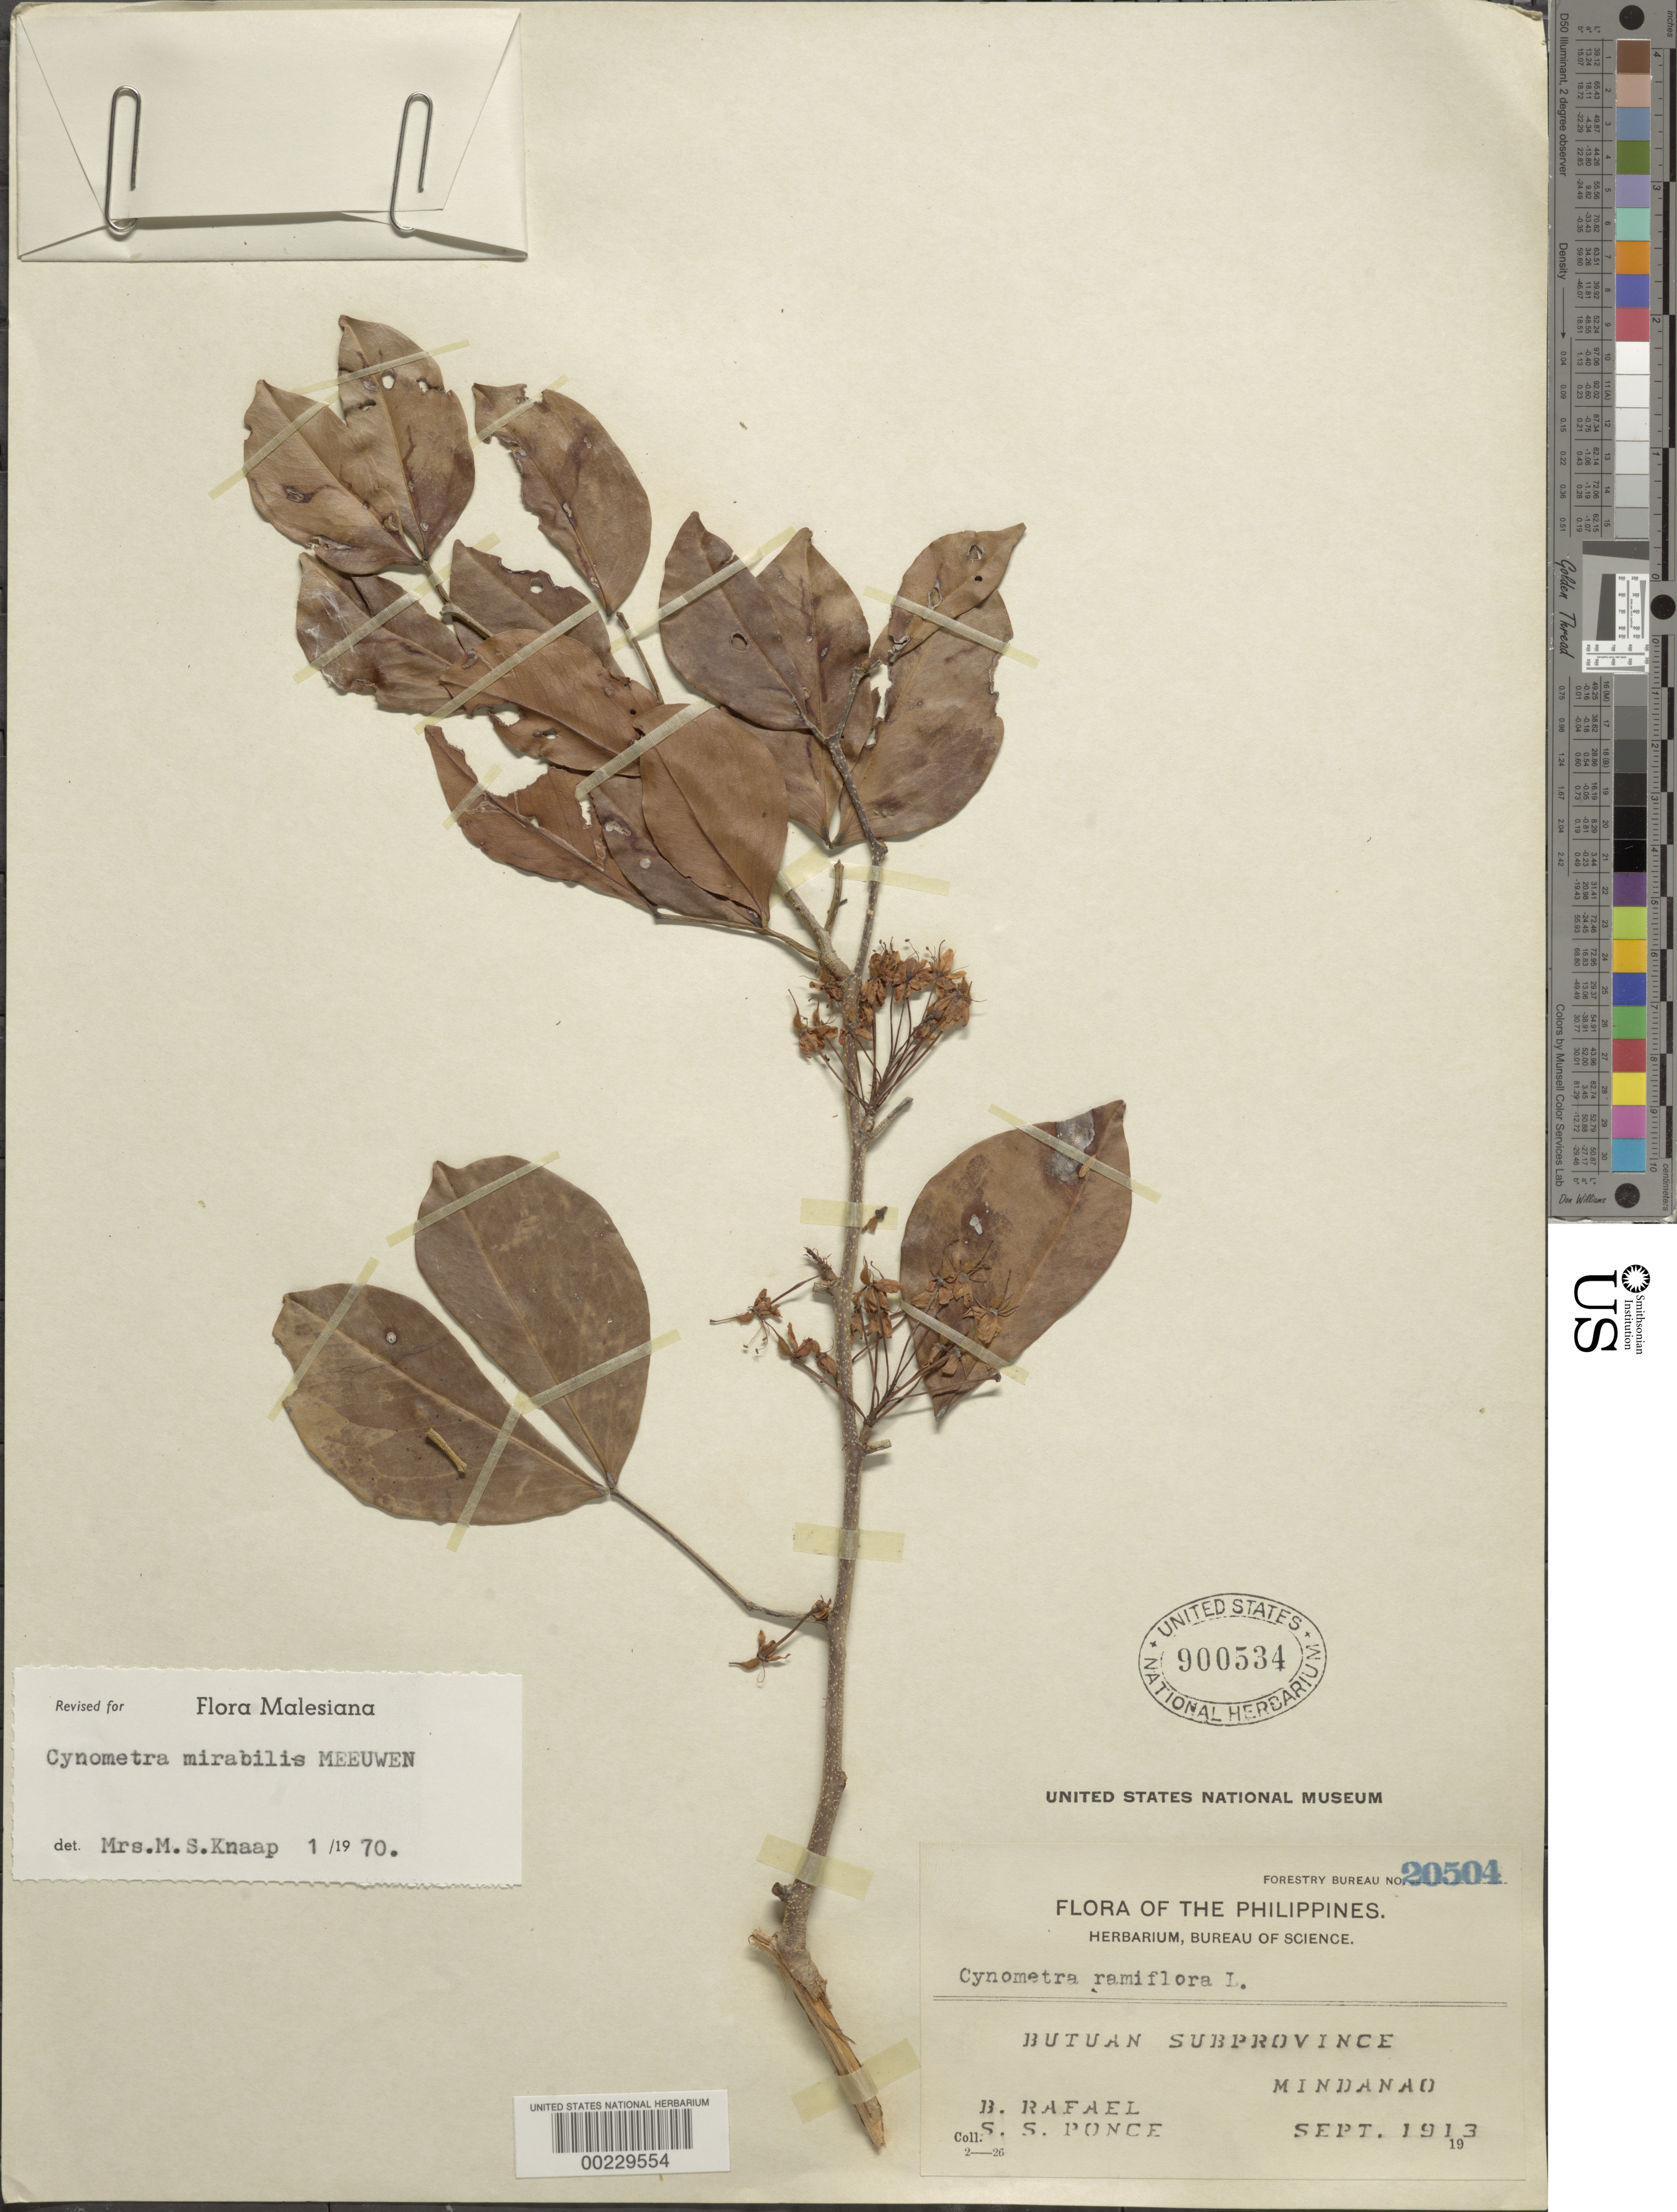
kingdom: Plantae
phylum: Tracheophyta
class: Magnoliopsida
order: Fabales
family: Fabaceae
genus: Cynometra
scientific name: Cynometra mirabilis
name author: Meeuwen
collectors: B. Rafael & S. Ponce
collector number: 20504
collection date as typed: Sep 1913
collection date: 1913-09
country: Philippines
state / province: Caraga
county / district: Agusan del Norte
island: Mindanao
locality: Butuan subprovince [= Butuan City (province)]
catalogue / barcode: US 900534